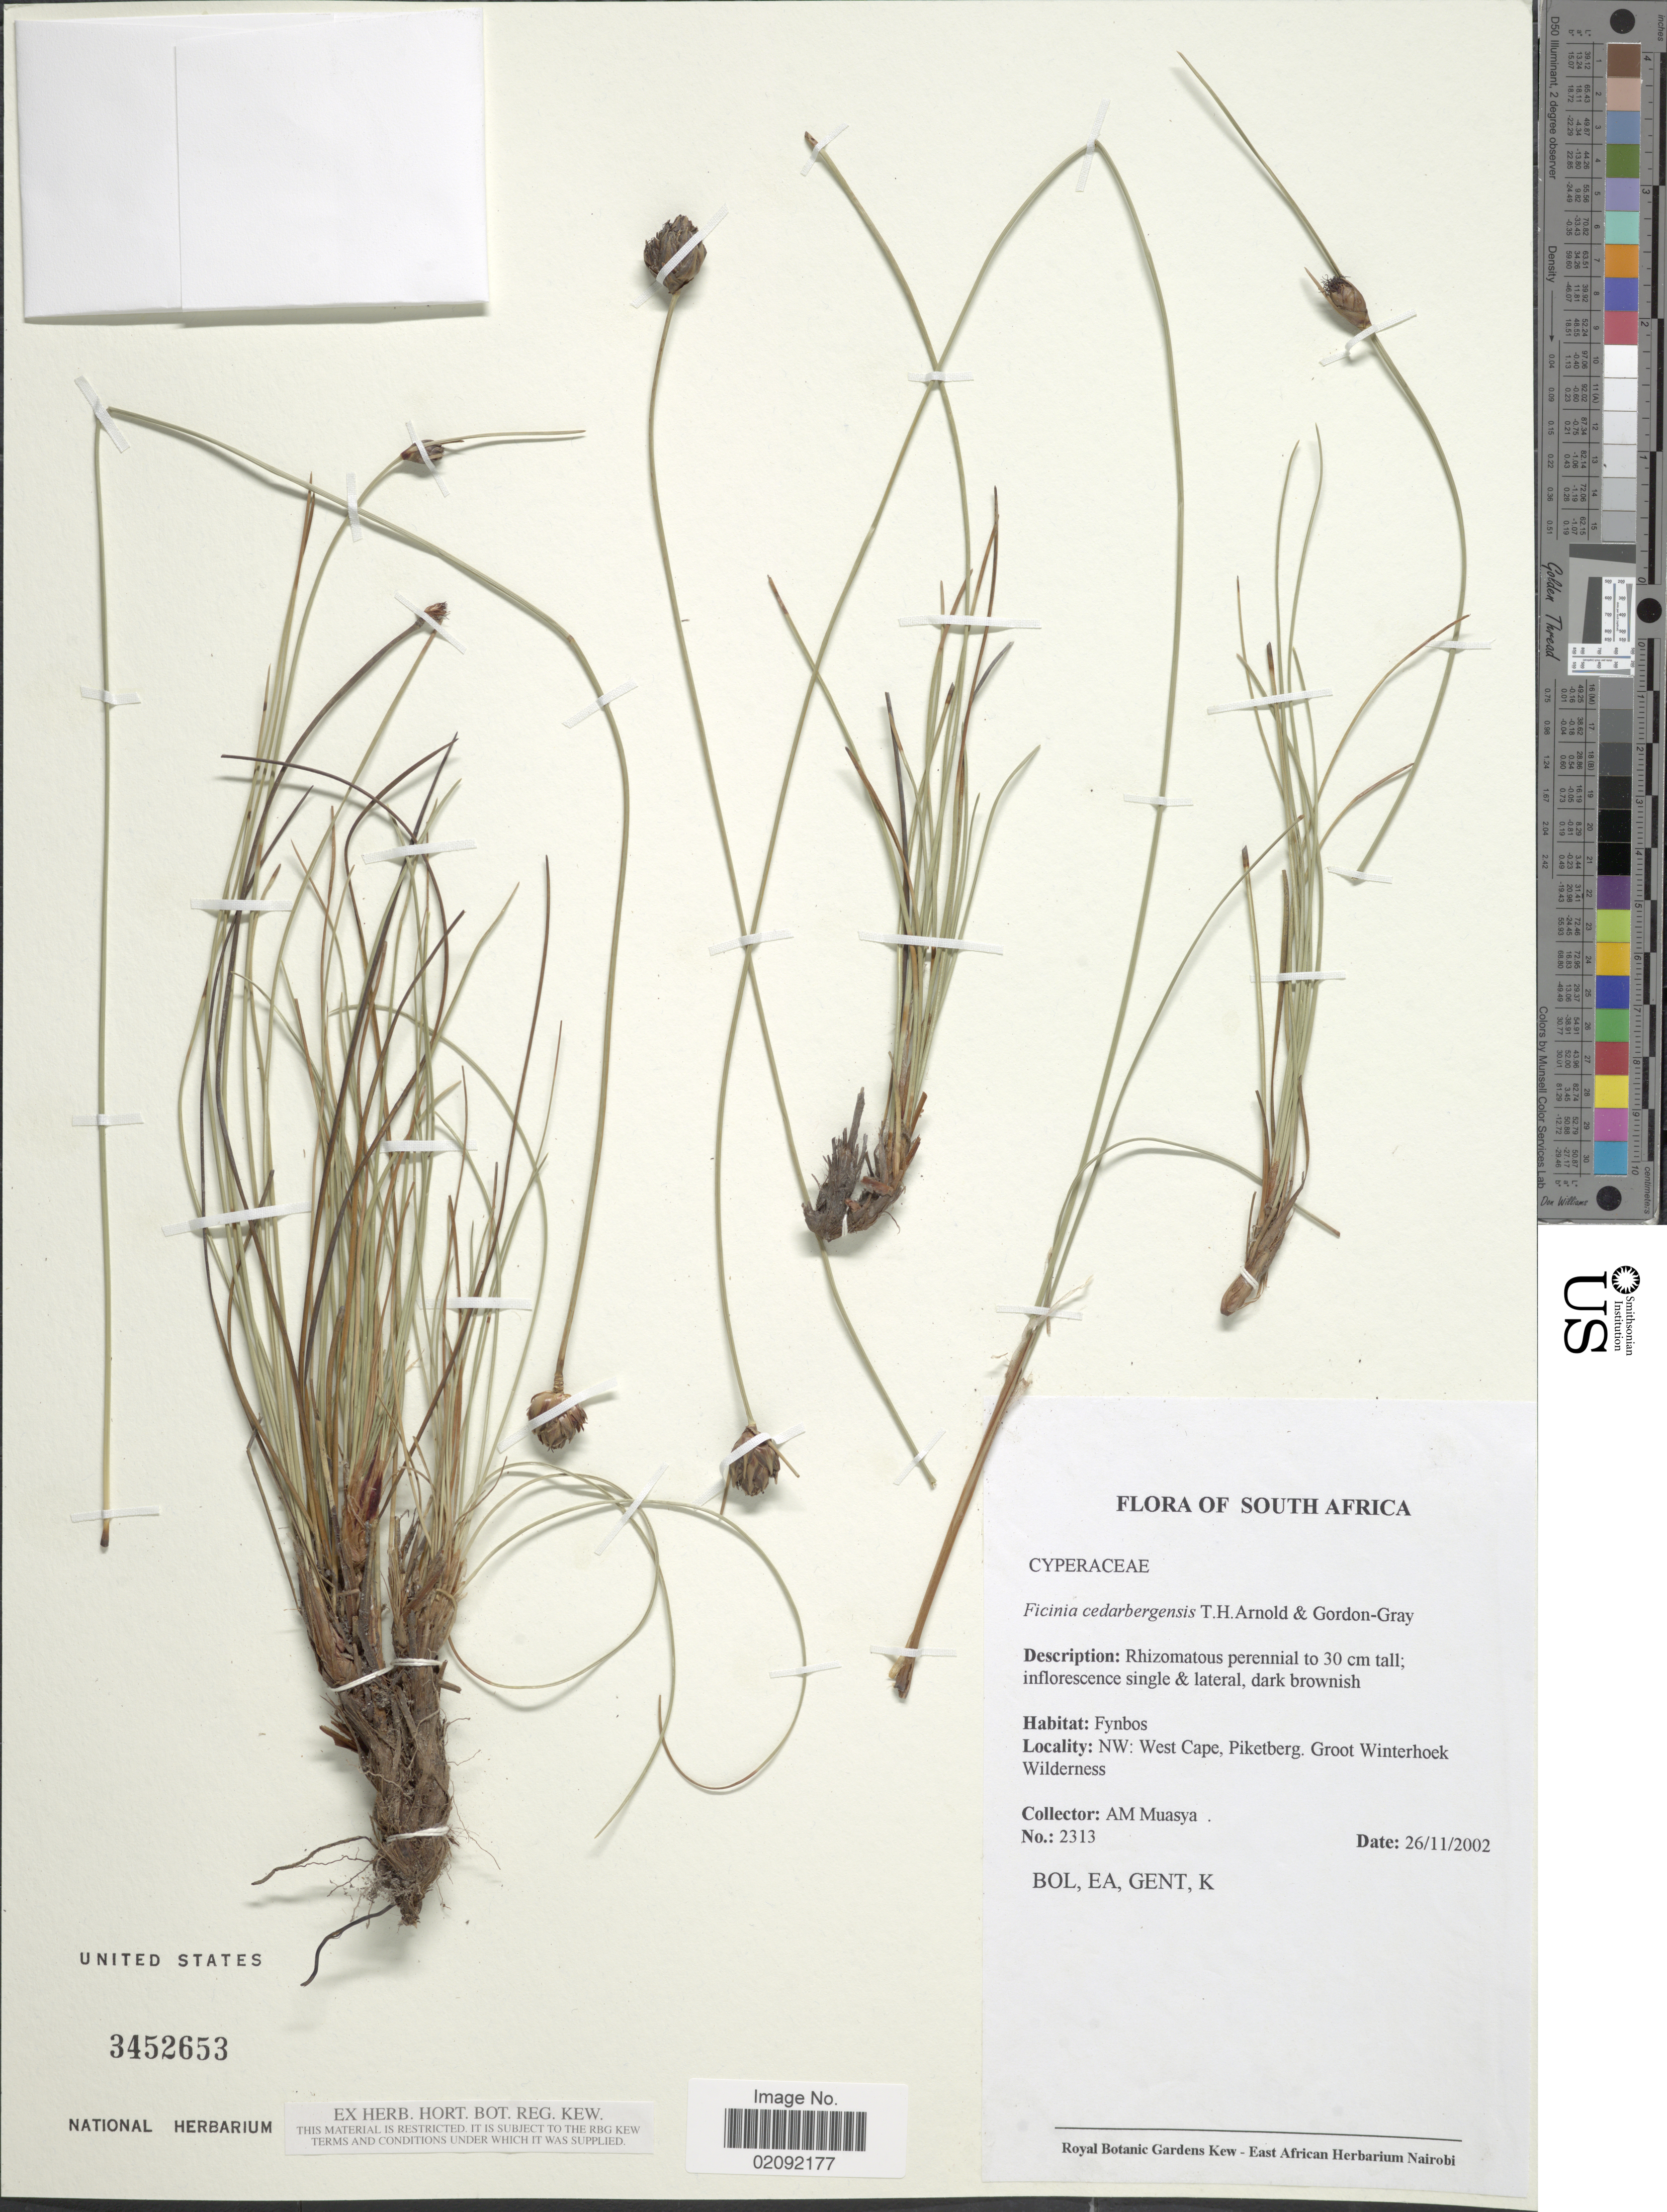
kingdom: Plantae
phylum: Tracheophyta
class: Liliopsida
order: Poales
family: Cyperaceae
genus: Ficinia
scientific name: Ficinia cedarbergensis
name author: T.H. Arnold & Gordon-Gray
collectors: A. Muasya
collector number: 2313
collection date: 2002-11-26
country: South Africa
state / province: Western Cape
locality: NW: West Cape, Piketberg, Groot Winterhoek Wilderness.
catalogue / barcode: US 3452653